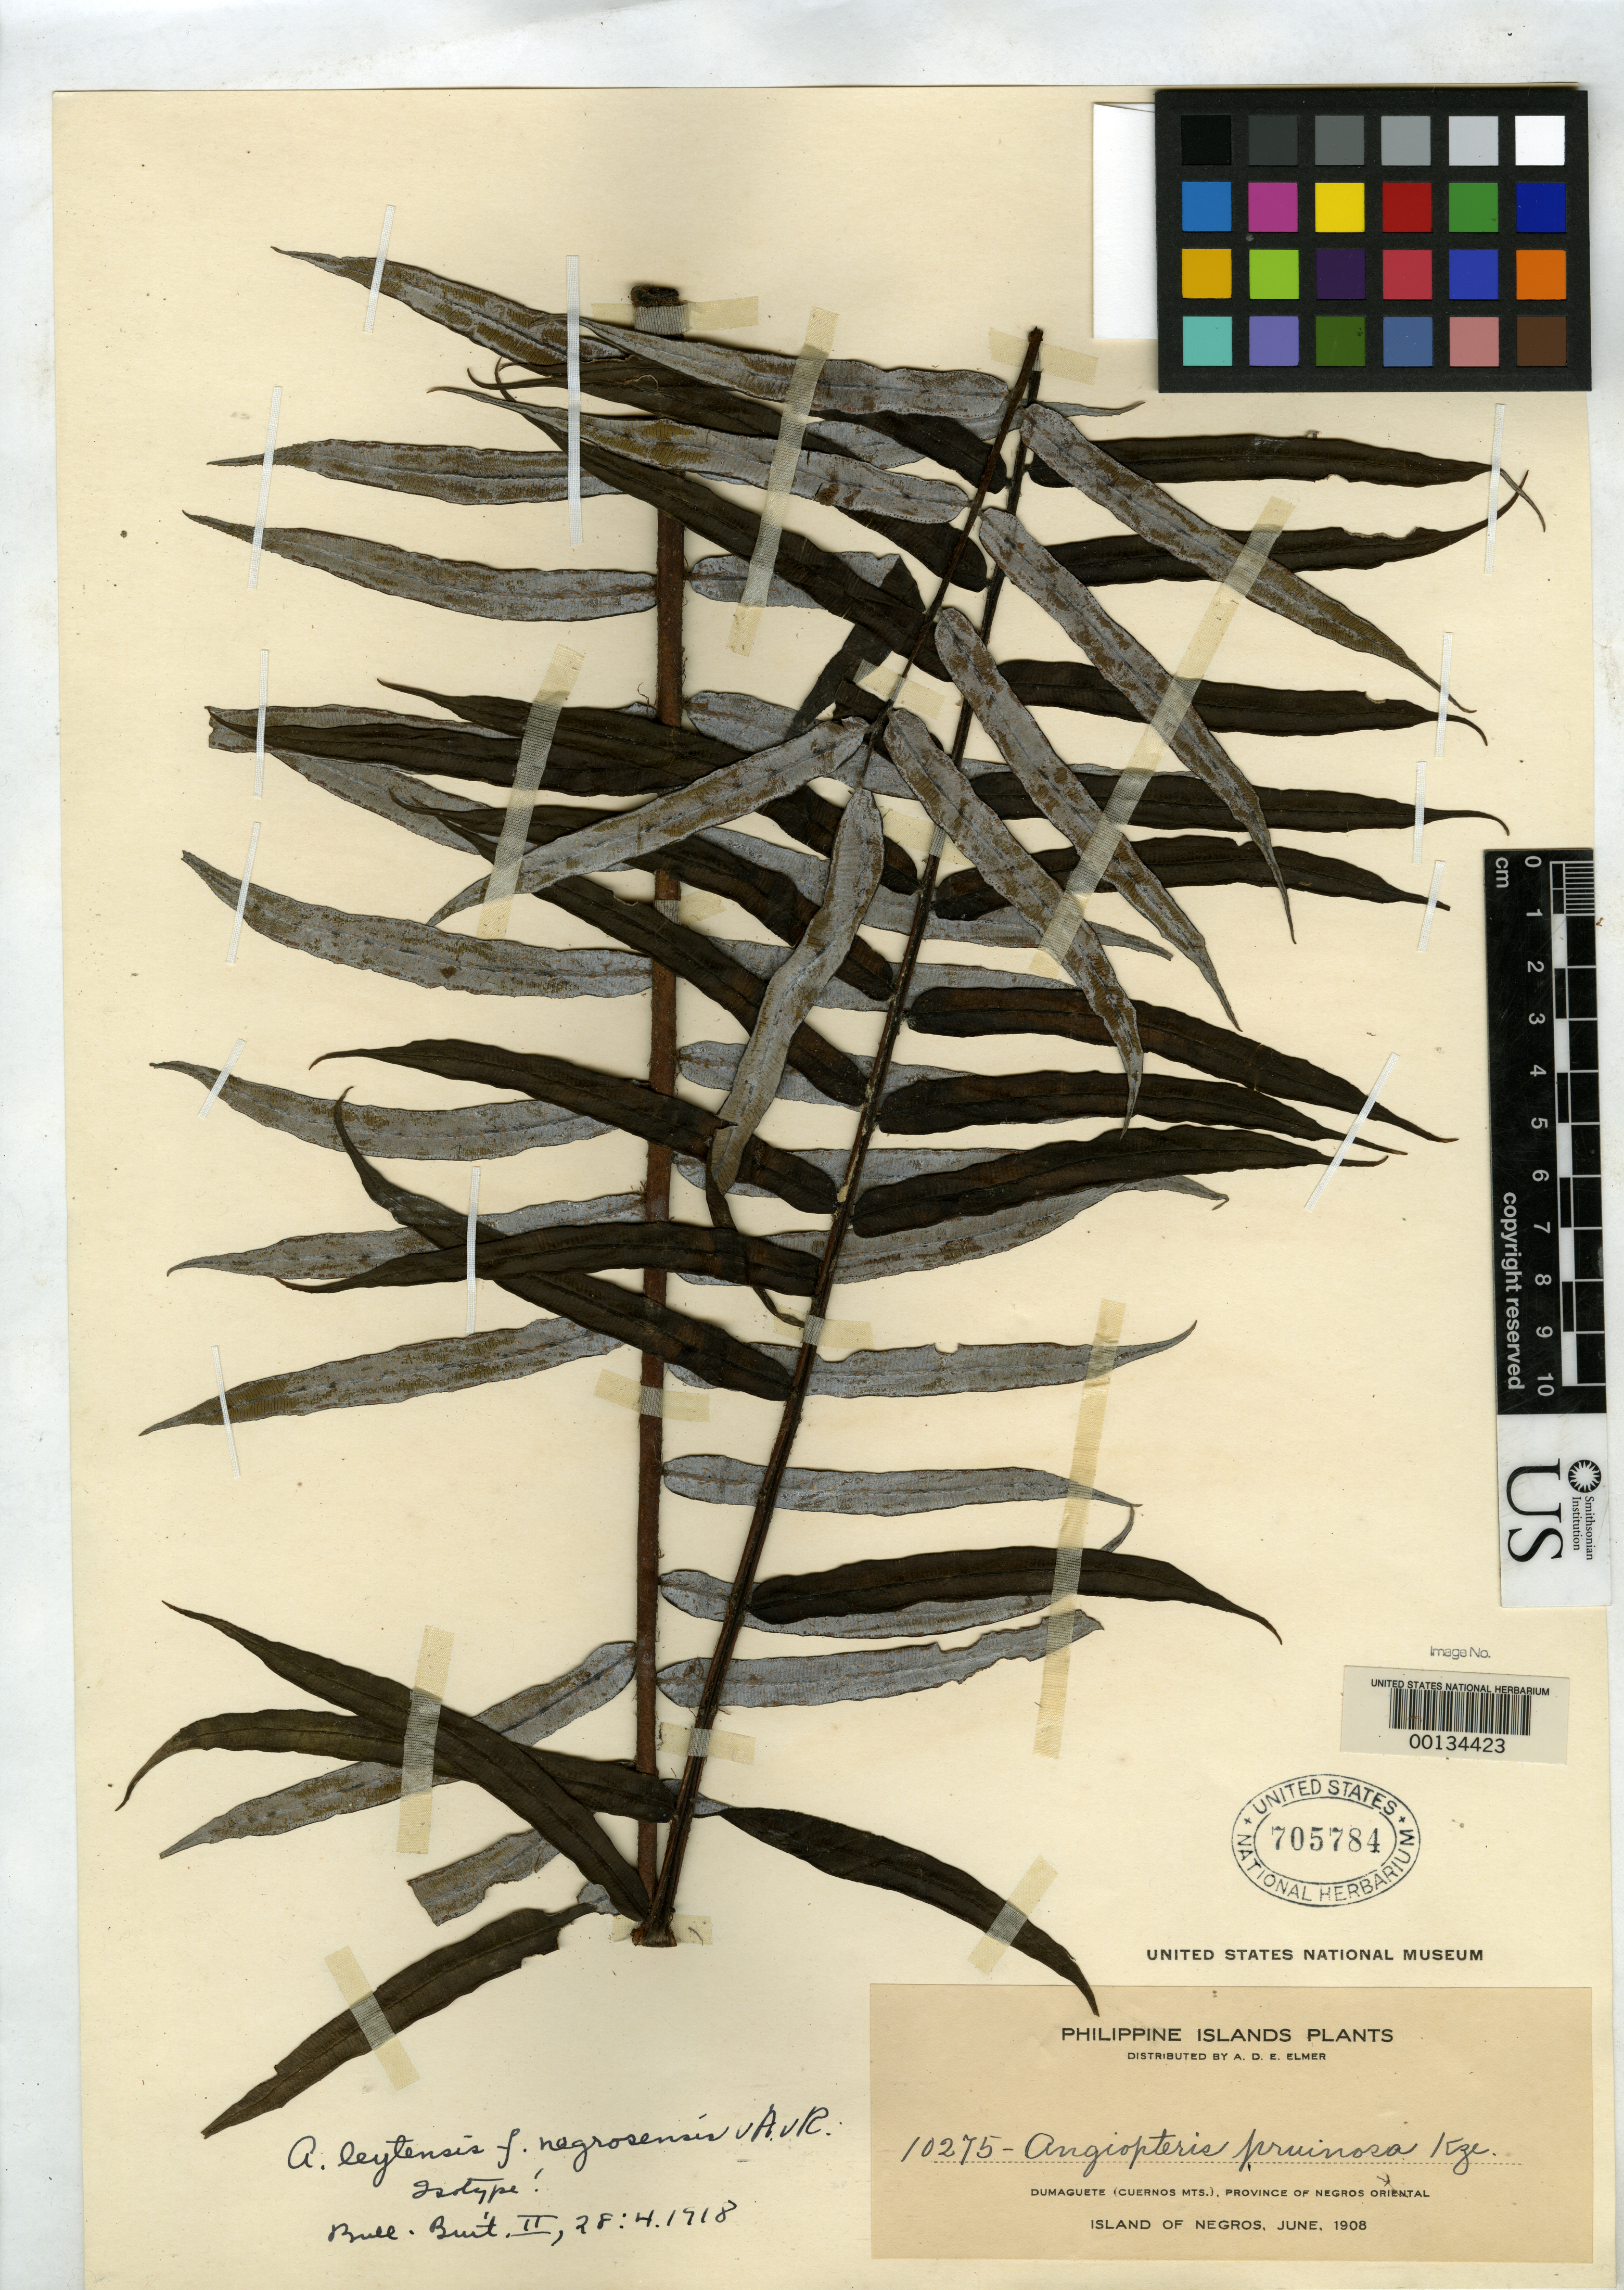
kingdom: Plantae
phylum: Tracheophyta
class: Polypodiopsida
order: Marattiales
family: Marattiaceae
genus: Angiopteris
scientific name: Angiopteris leytensis f. negrosensis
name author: Alderw.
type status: Isotype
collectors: A. D. E. Elmer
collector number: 10275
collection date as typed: Jun 1908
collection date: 1908-06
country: Philippines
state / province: Central Visayas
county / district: Negros Oriental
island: Negros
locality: Negros, Cuernos Mts.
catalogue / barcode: US 705784